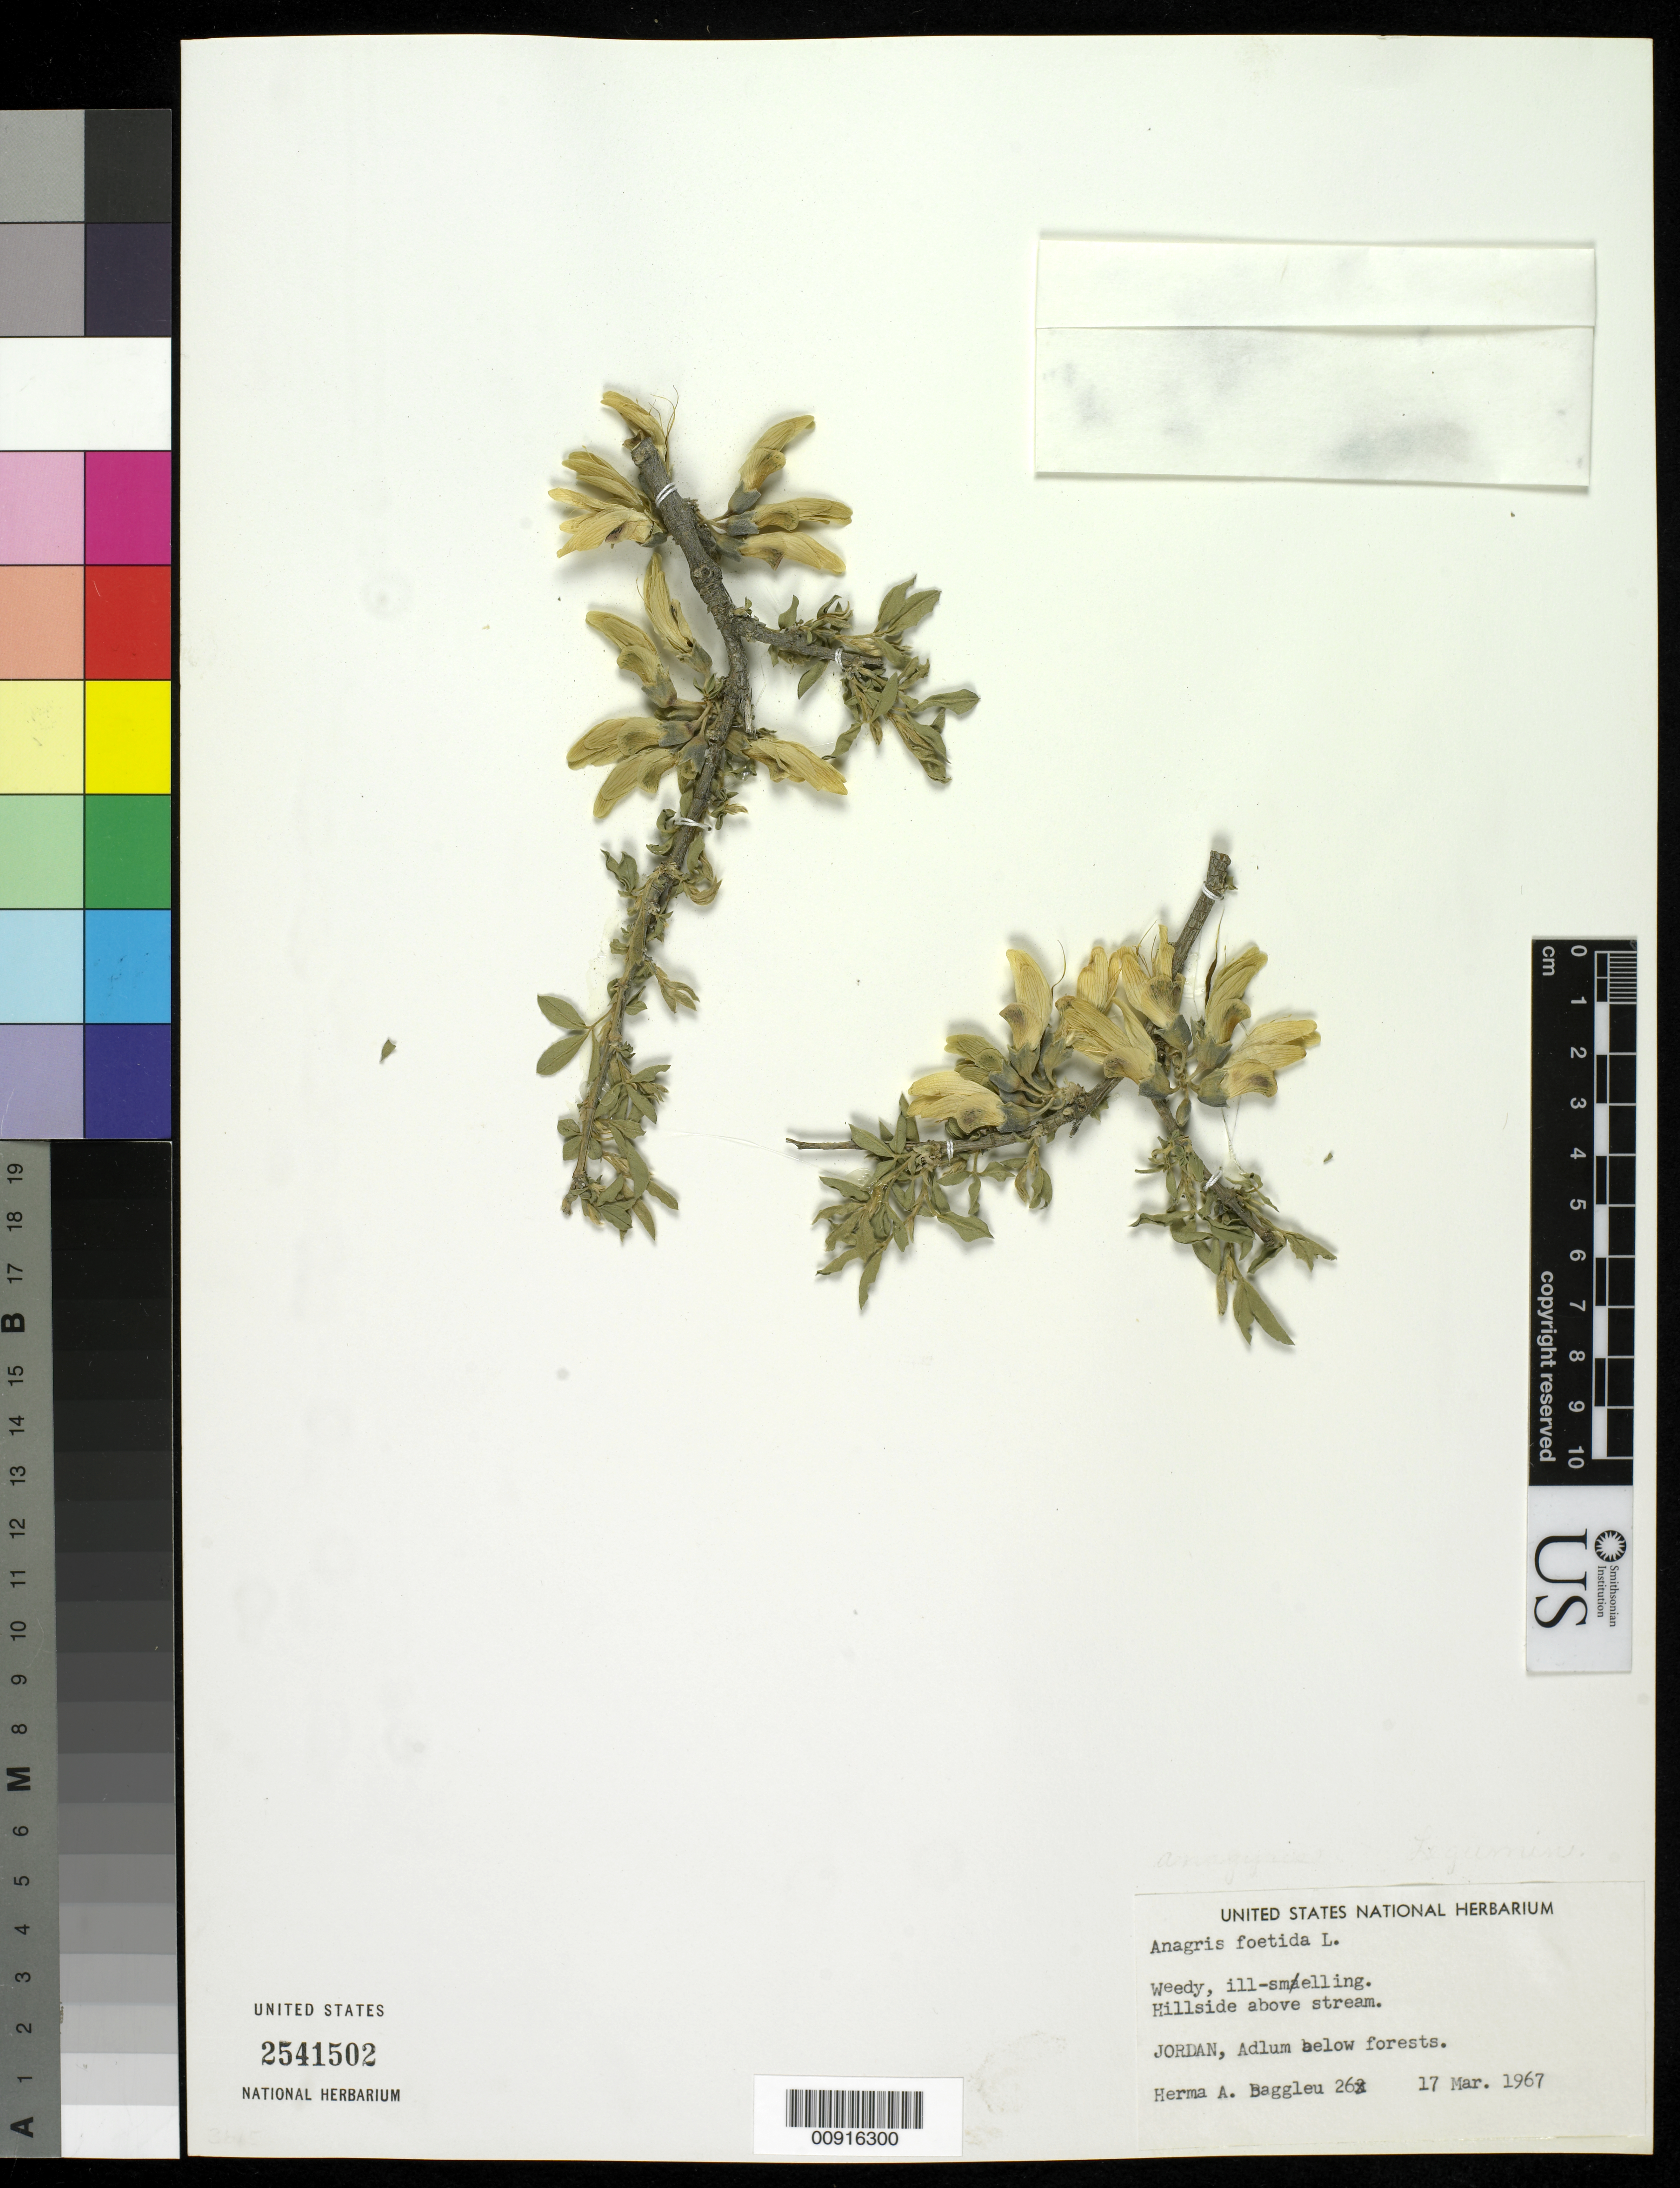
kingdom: Plantae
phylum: Tracheophyta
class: Magnoliopsida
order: Fabales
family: Fabaceae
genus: Anagyris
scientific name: Anagyris foetida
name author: L.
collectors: H. Baggleu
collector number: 26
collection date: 1967-03-17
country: Jordan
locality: Hillside above stream. Adlum below forests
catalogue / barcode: US 2541502